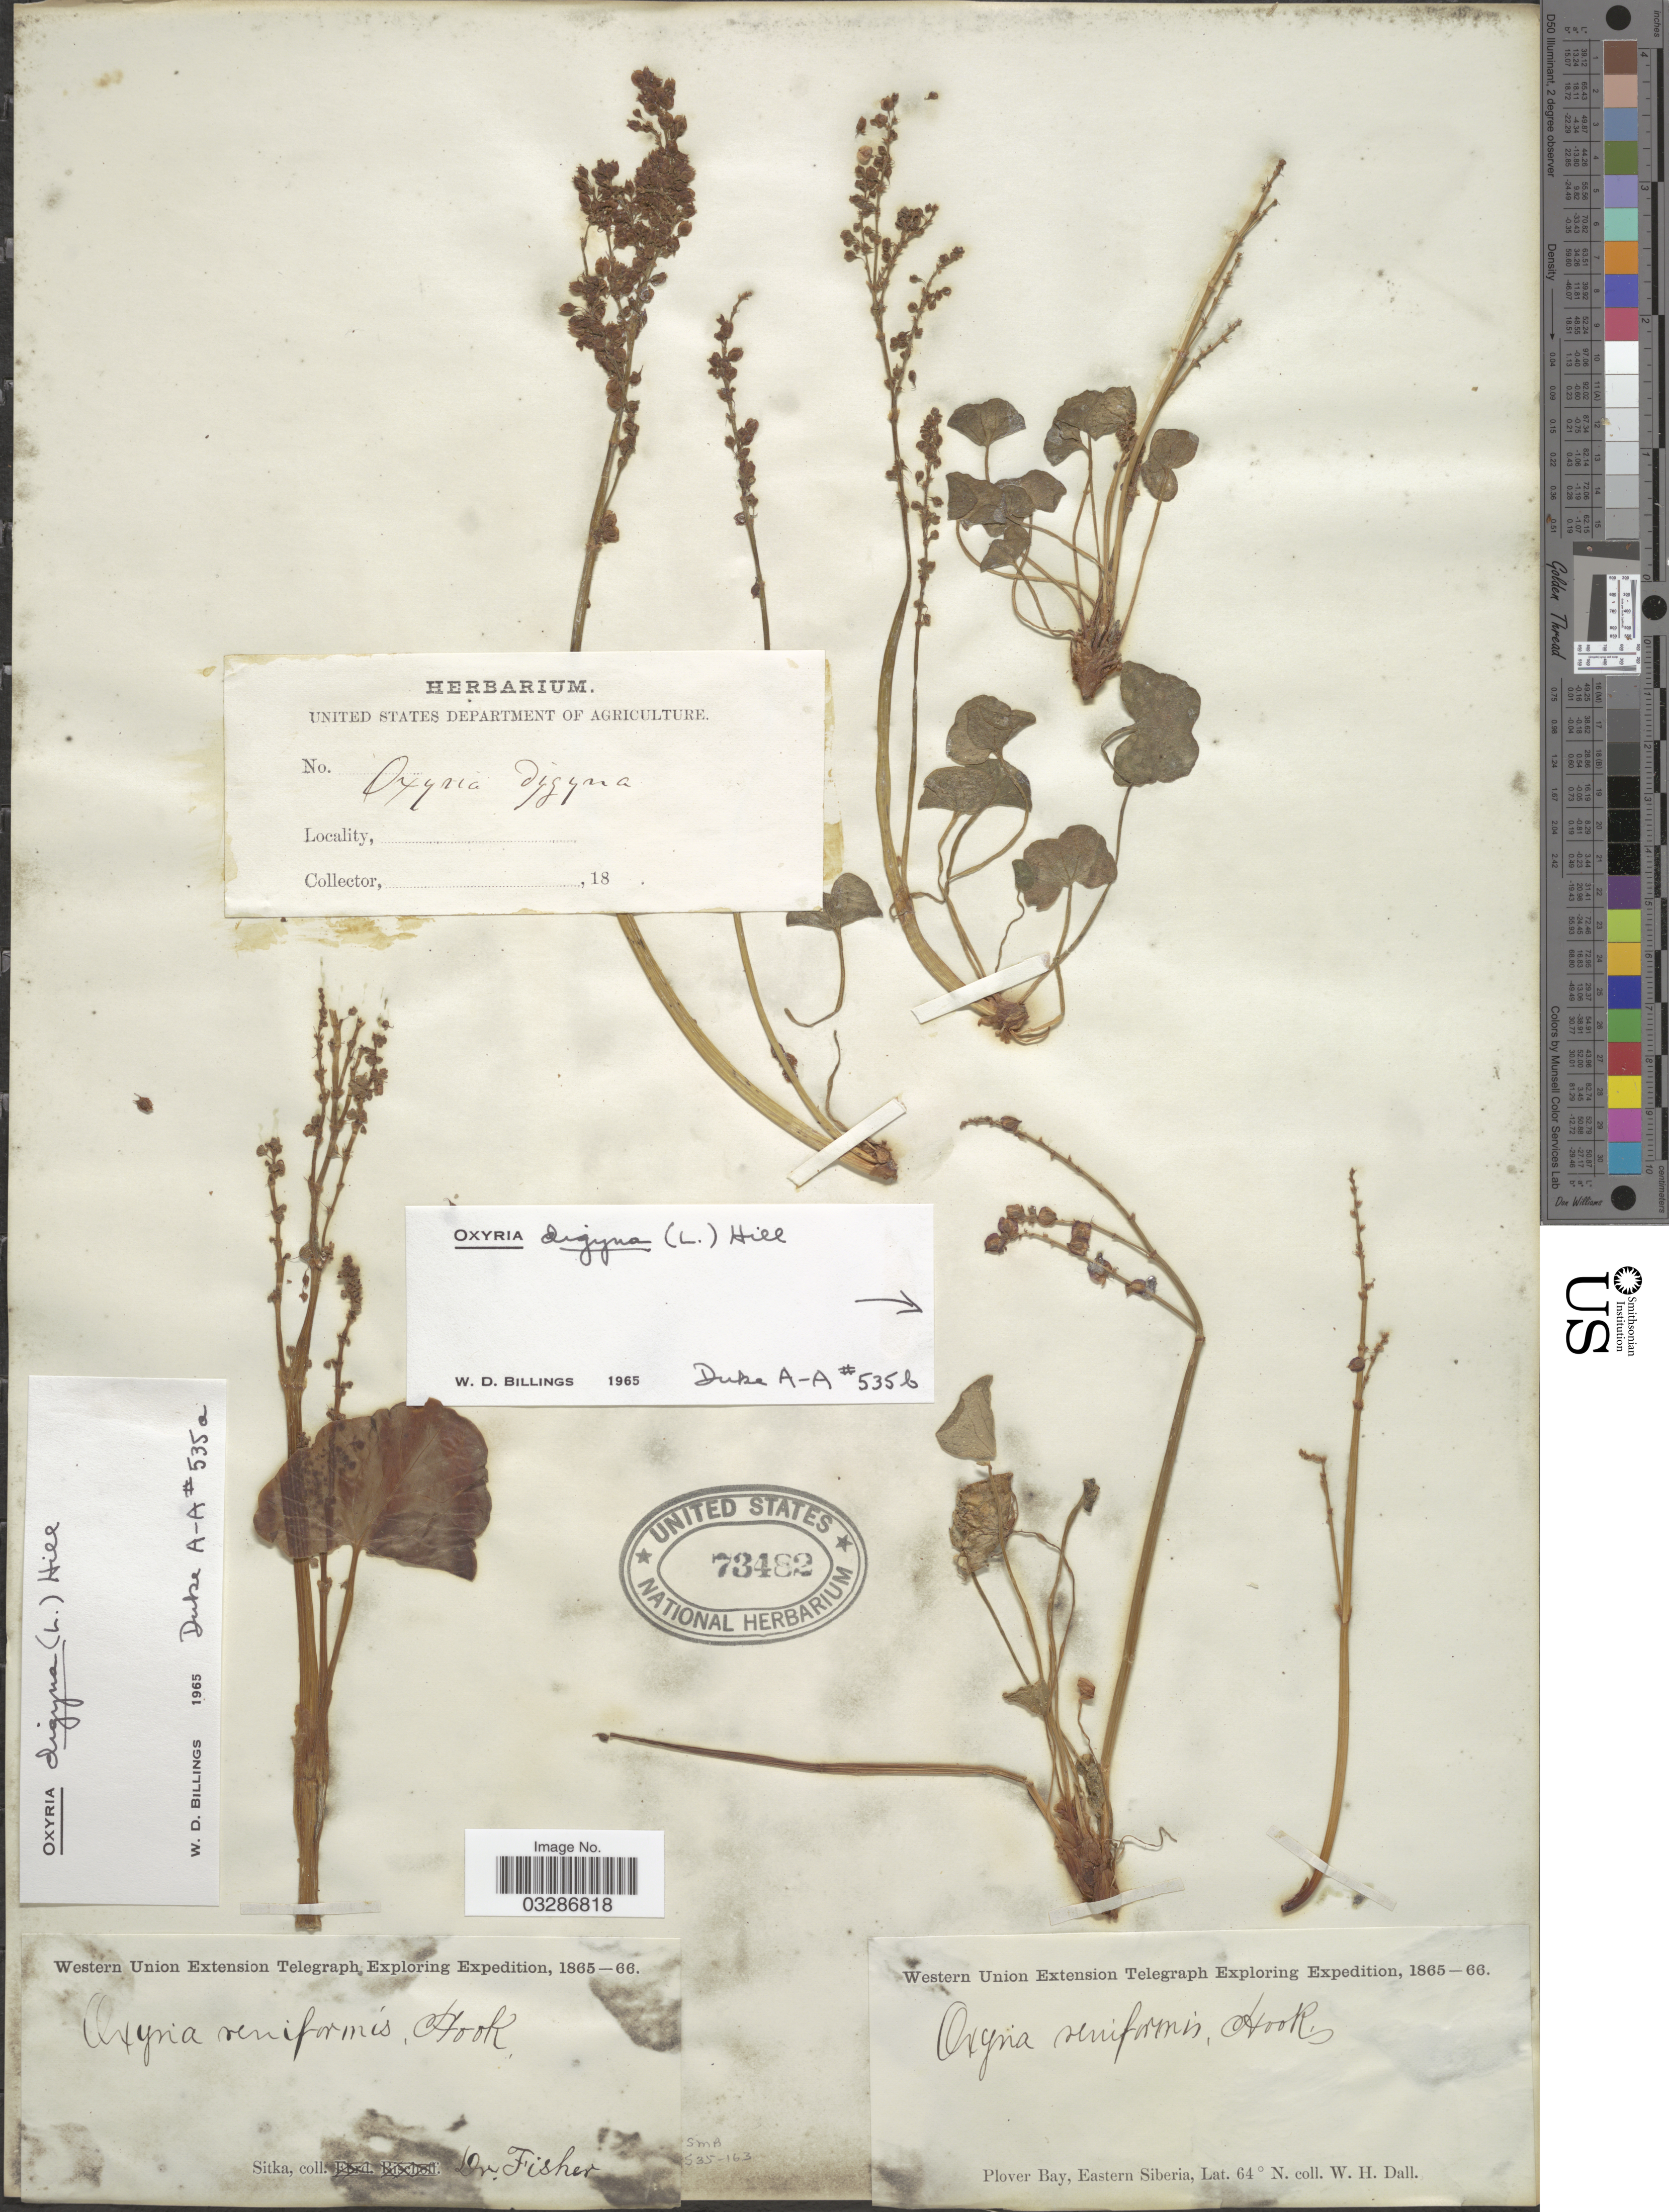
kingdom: Plantae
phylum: Tracheophyta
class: Magnoliopsida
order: Caryophyllales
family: Polygonaceae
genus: Oxyria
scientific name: Oxyria digyna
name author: (L.) Hill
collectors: Fisher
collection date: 1865/1866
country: United States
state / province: Alaska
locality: Sitka.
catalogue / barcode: US 73482